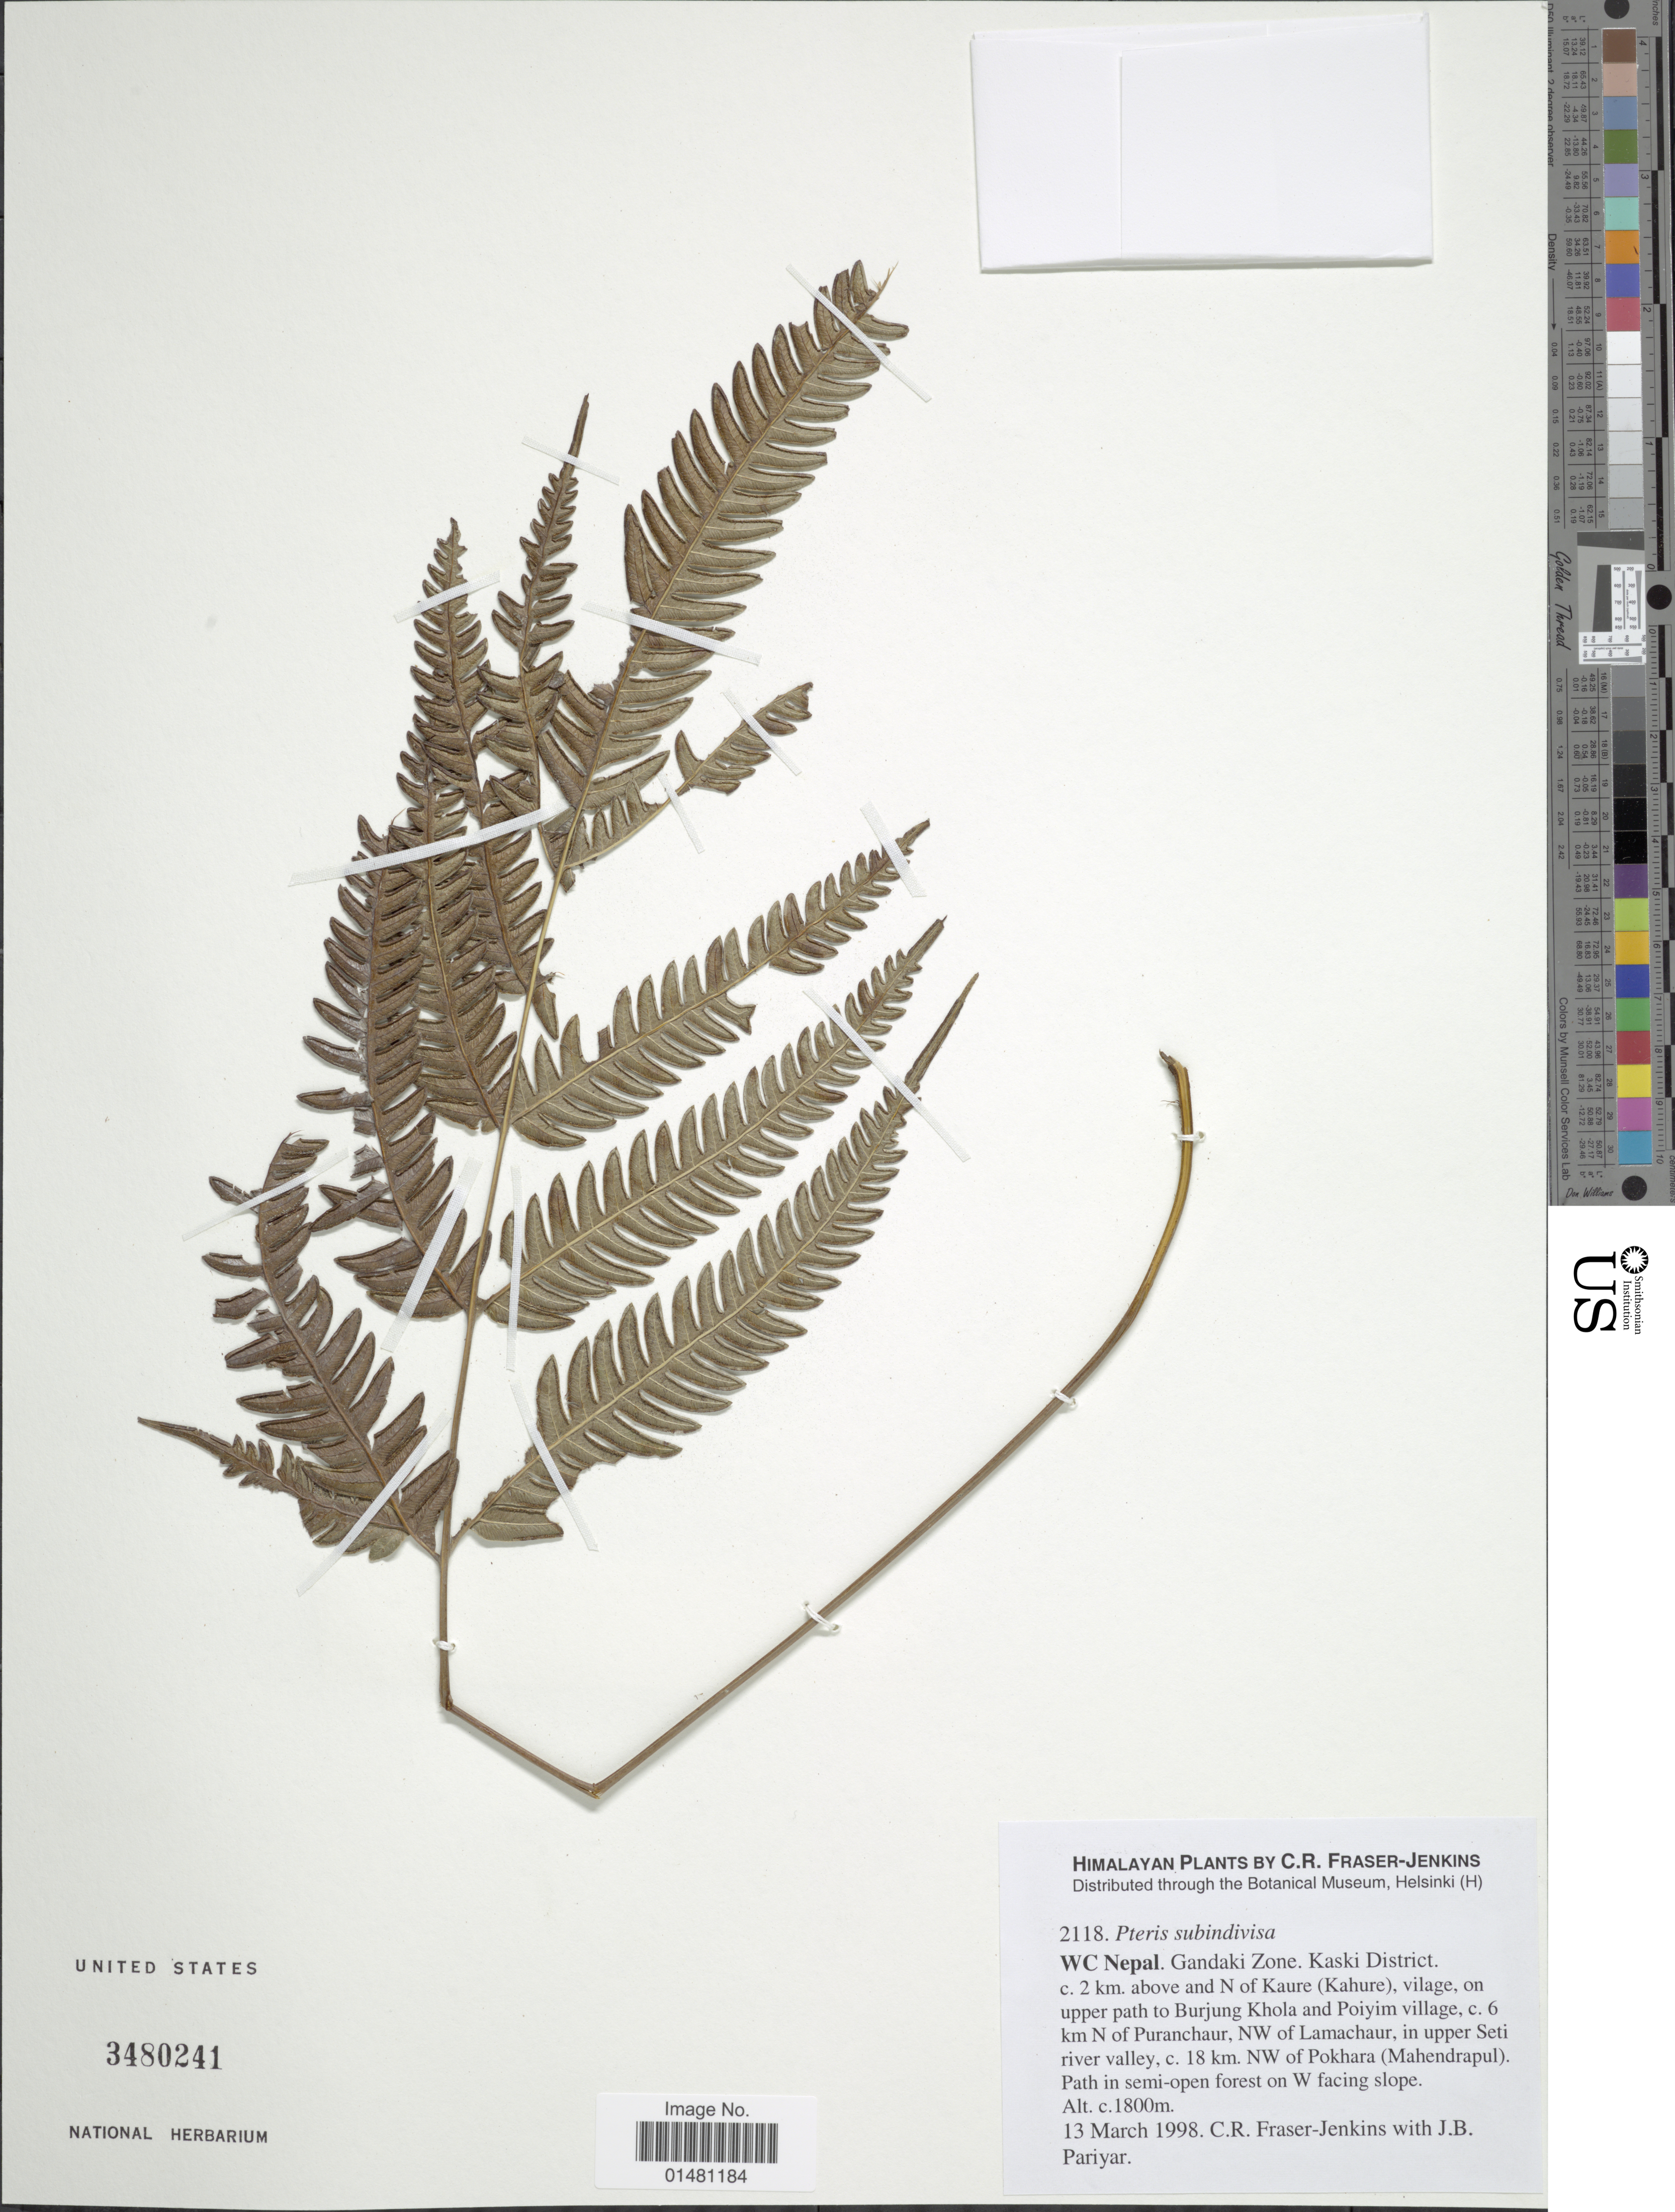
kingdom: Plantae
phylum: Tracheophyta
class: Polypodiopsida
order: Polypodiales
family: Pteridaceae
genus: Pteris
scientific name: Pteris subindivisa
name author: C.B. Clarke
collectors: C. R. Fraser-Jenkins & J. Pariyar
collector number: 2118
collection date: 1998-03-13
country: Nepal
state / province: Gandaki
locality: Himalayan, WC Nepal. Gandaki Zone. Kaski District. c. 2 km. above and N of Kaure (Kahure), village, on upper path to Burjung Khola and Poiyim village, c. 6 km N of Puranchaur, NW of Lamachaur, in upper Seti river valley, c. 18 km. NW of Pokhara (Mahendrapul). Path in semi-open forest on W facing slope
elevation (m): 1800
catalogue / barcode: US 3480241